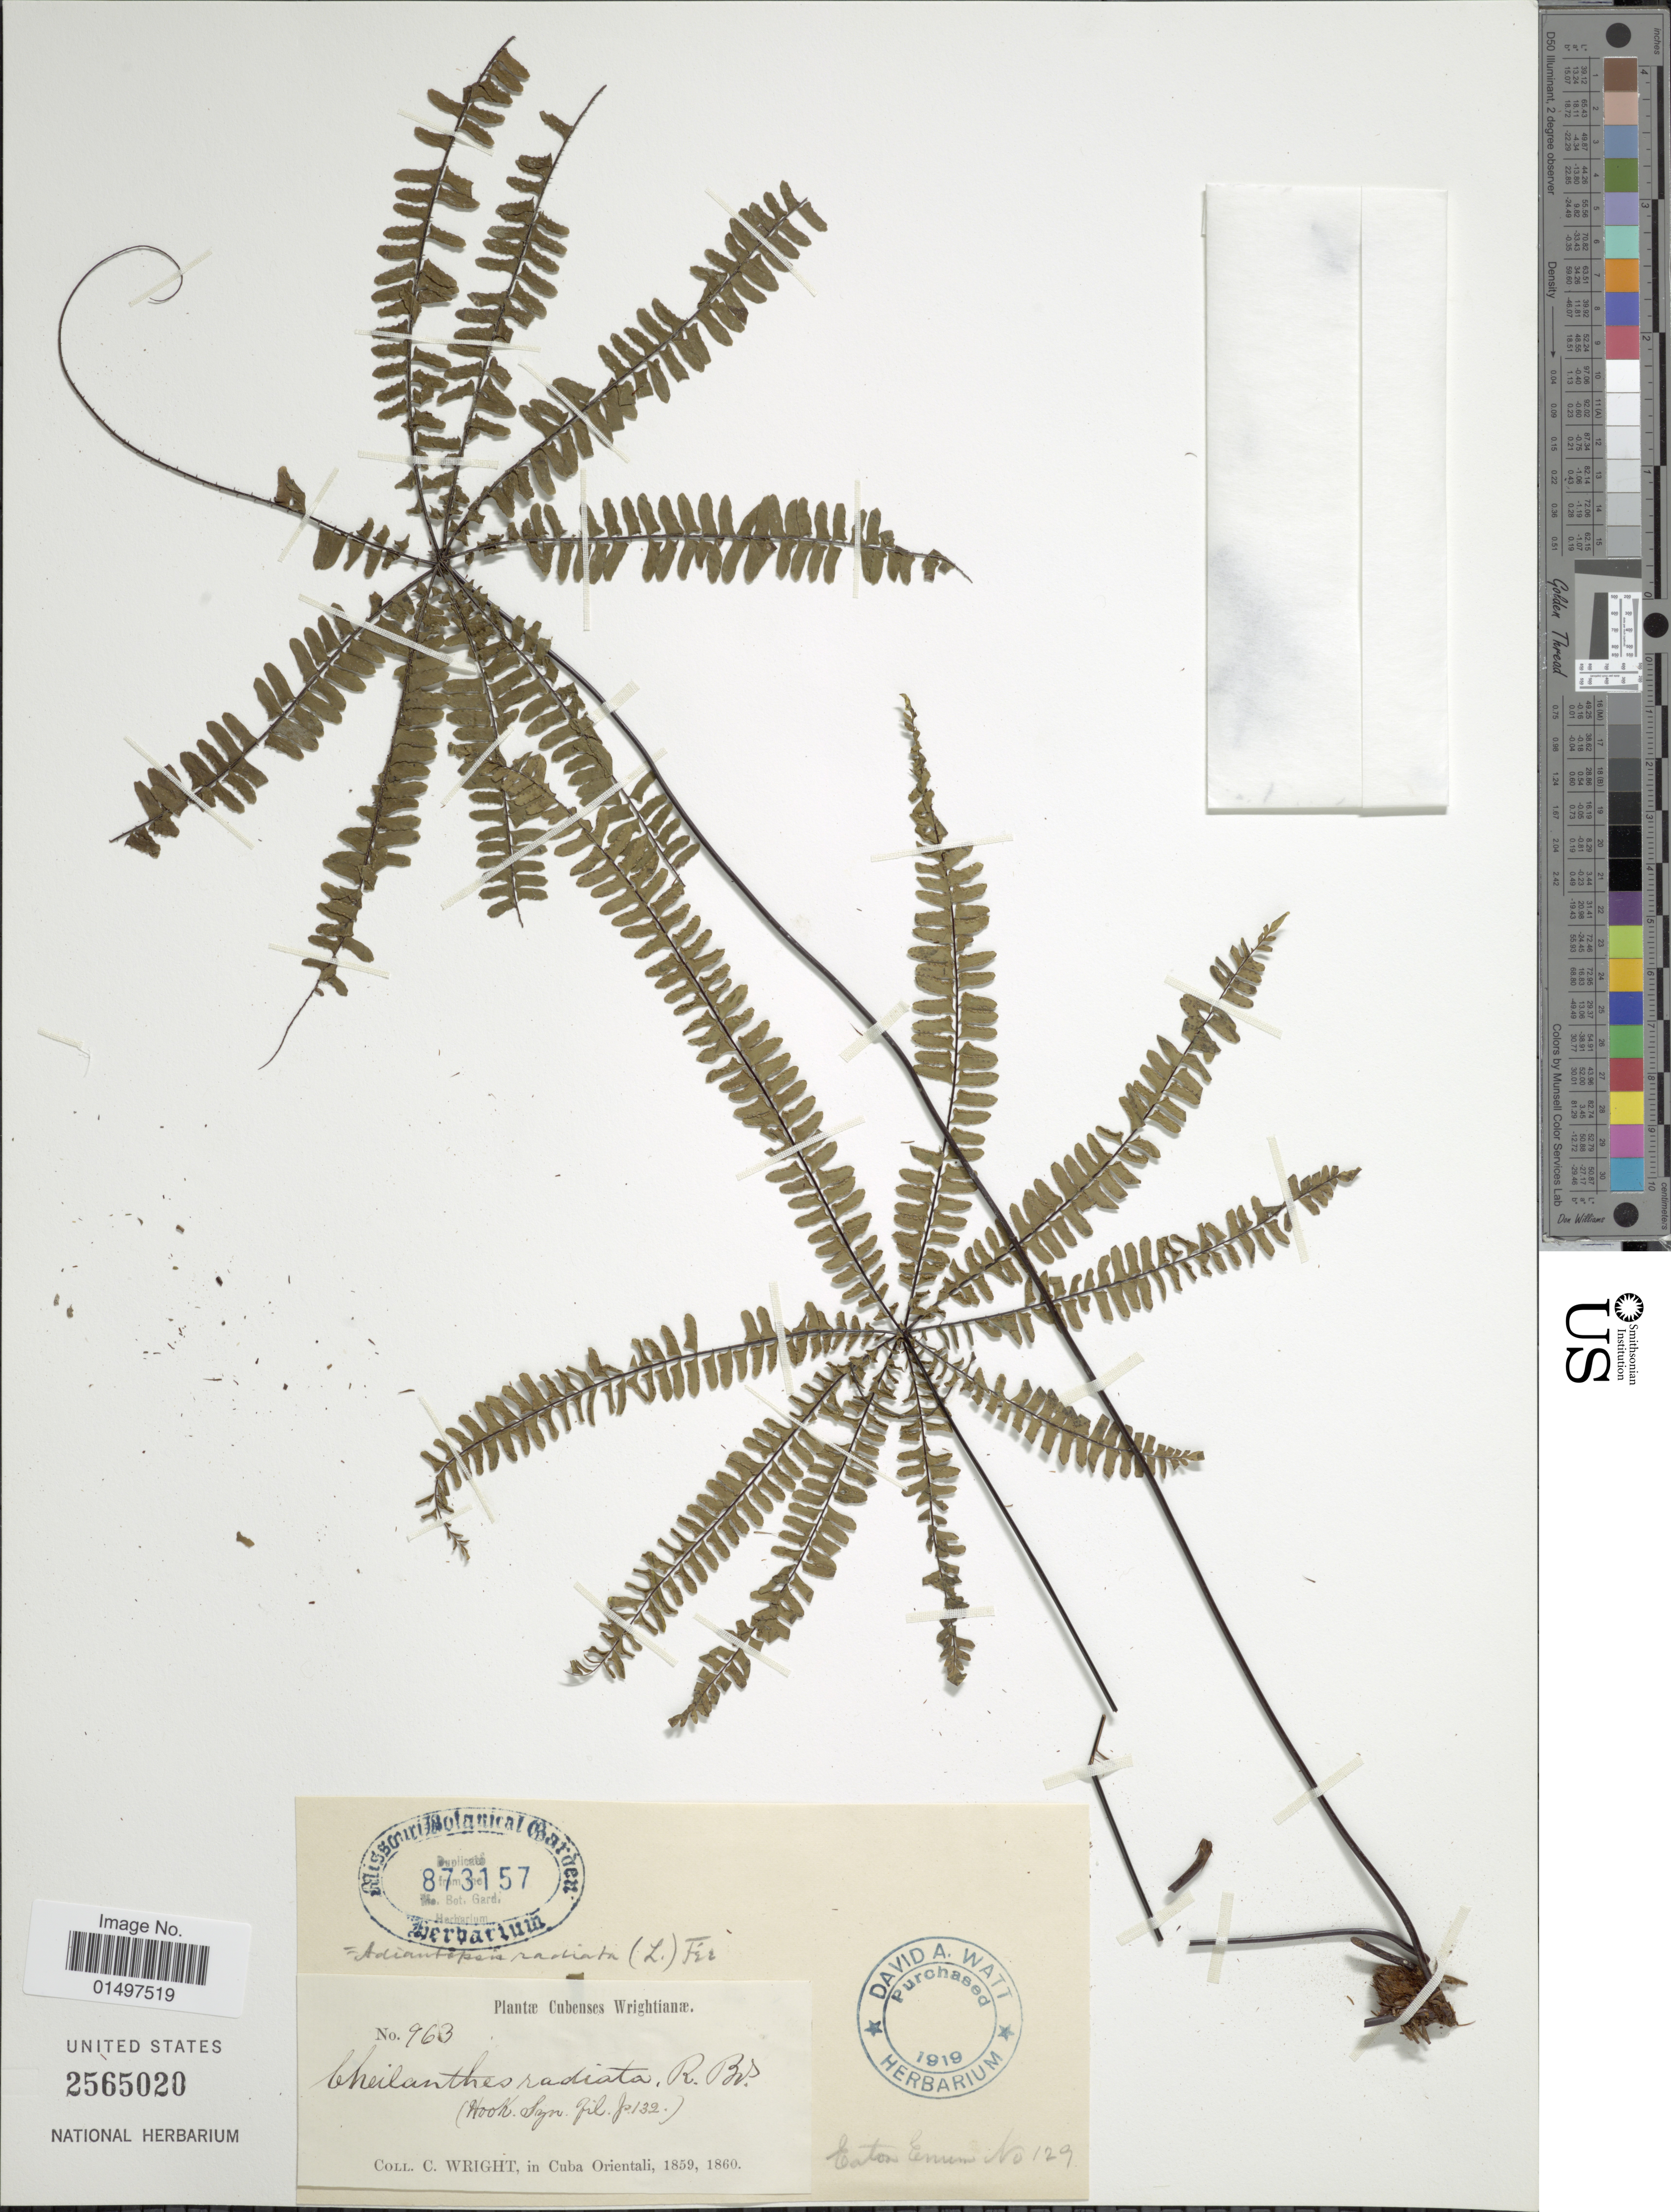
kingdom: Plantae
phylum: Tracheophyta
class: Polypodiopsida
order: Polypodiales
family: Pteridaceae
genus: Adiantopsis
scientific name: Adiantopsis radiata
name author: (L.) Fée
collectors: C. Wright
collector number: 963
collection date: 1859/1860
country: Cuba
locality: Cubenses Wrightianae. Cuba Orientali.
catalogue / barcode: US 873157